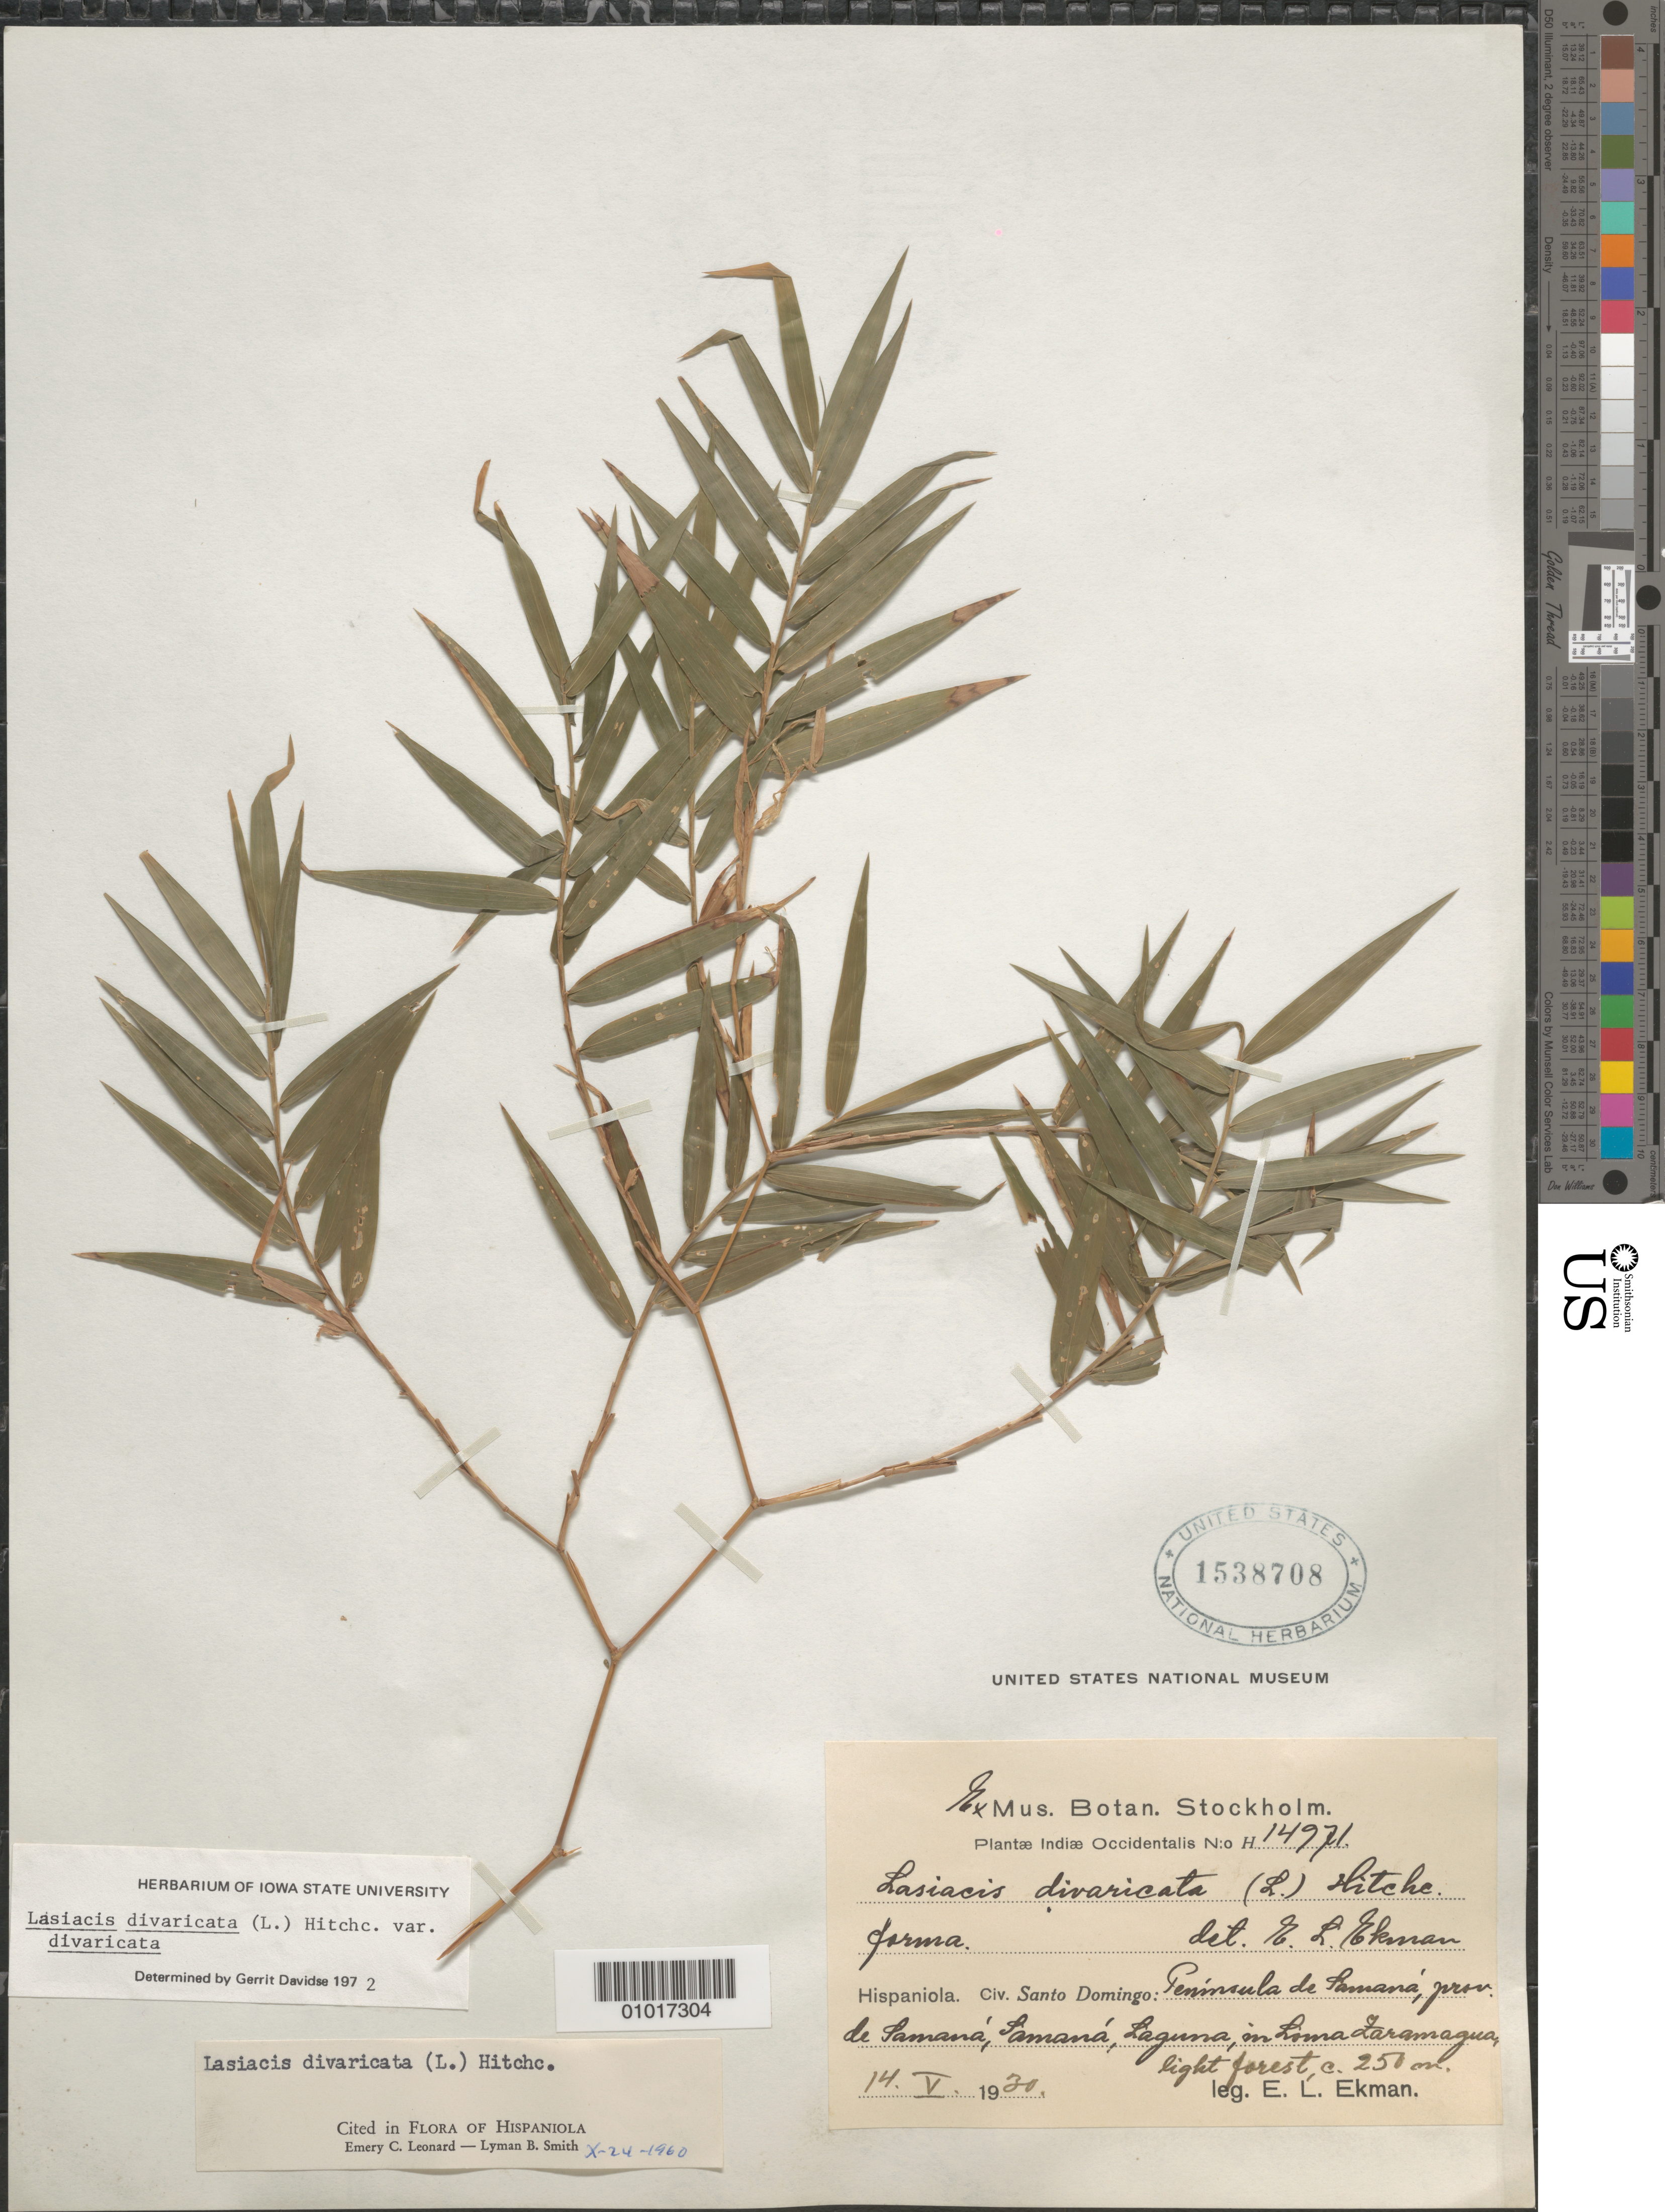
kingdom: Plantae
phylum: Tracheophyta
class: Liliopsida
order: Poales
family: Poaceae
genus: Lasiacis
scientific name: Lasiacis divaricata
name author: (L.) Hitchc.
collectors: E. L. Ekman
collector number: H 14971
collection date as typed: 14 May 1930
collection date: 1930-05-14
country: Dominican Republic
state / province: Samaná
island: Hispaniola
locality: Peninsula de Samana province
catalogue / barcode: US 1538708